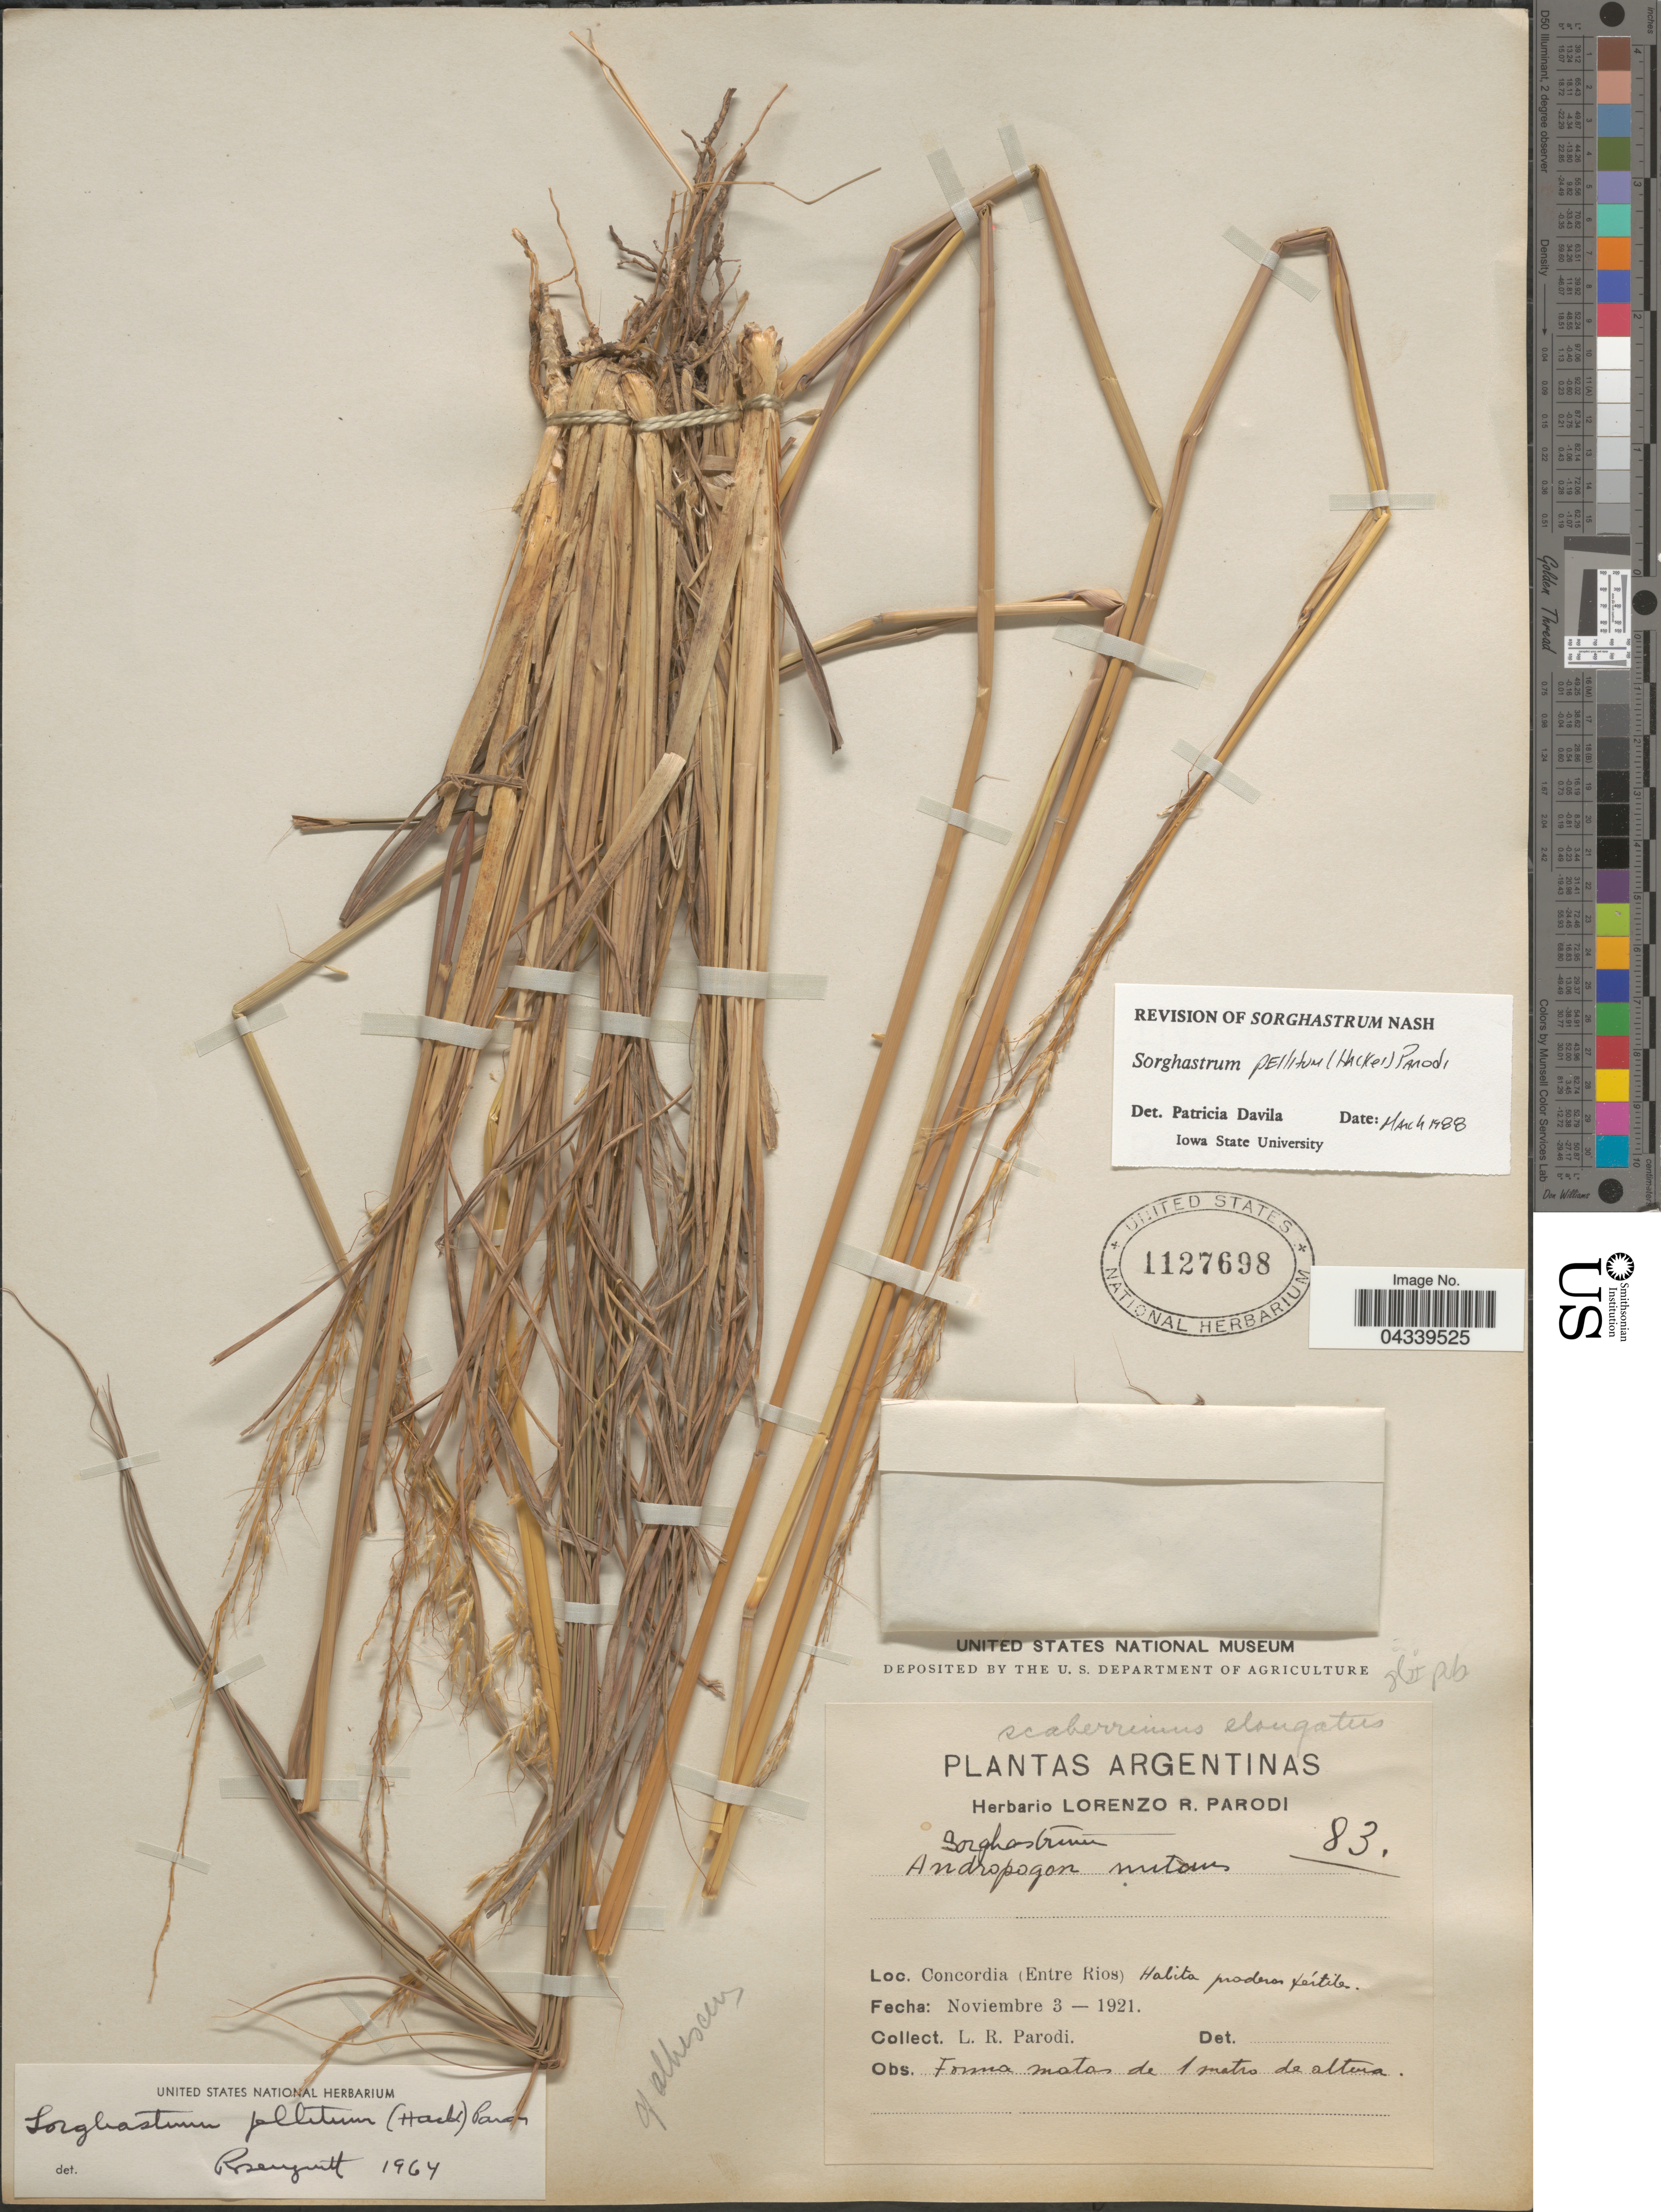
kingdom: Plantae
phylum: Tracheophyta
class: Liliopsida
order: Poales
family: Poaceae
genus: Sorghastrum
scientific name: Sorghastrum pellitum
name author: (Hack.) Parodi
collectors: L. R. Parodi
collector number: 83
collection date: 1921-11-03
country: Argentina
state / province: Entre Rios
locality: Concordia.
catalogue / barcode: US 1127698